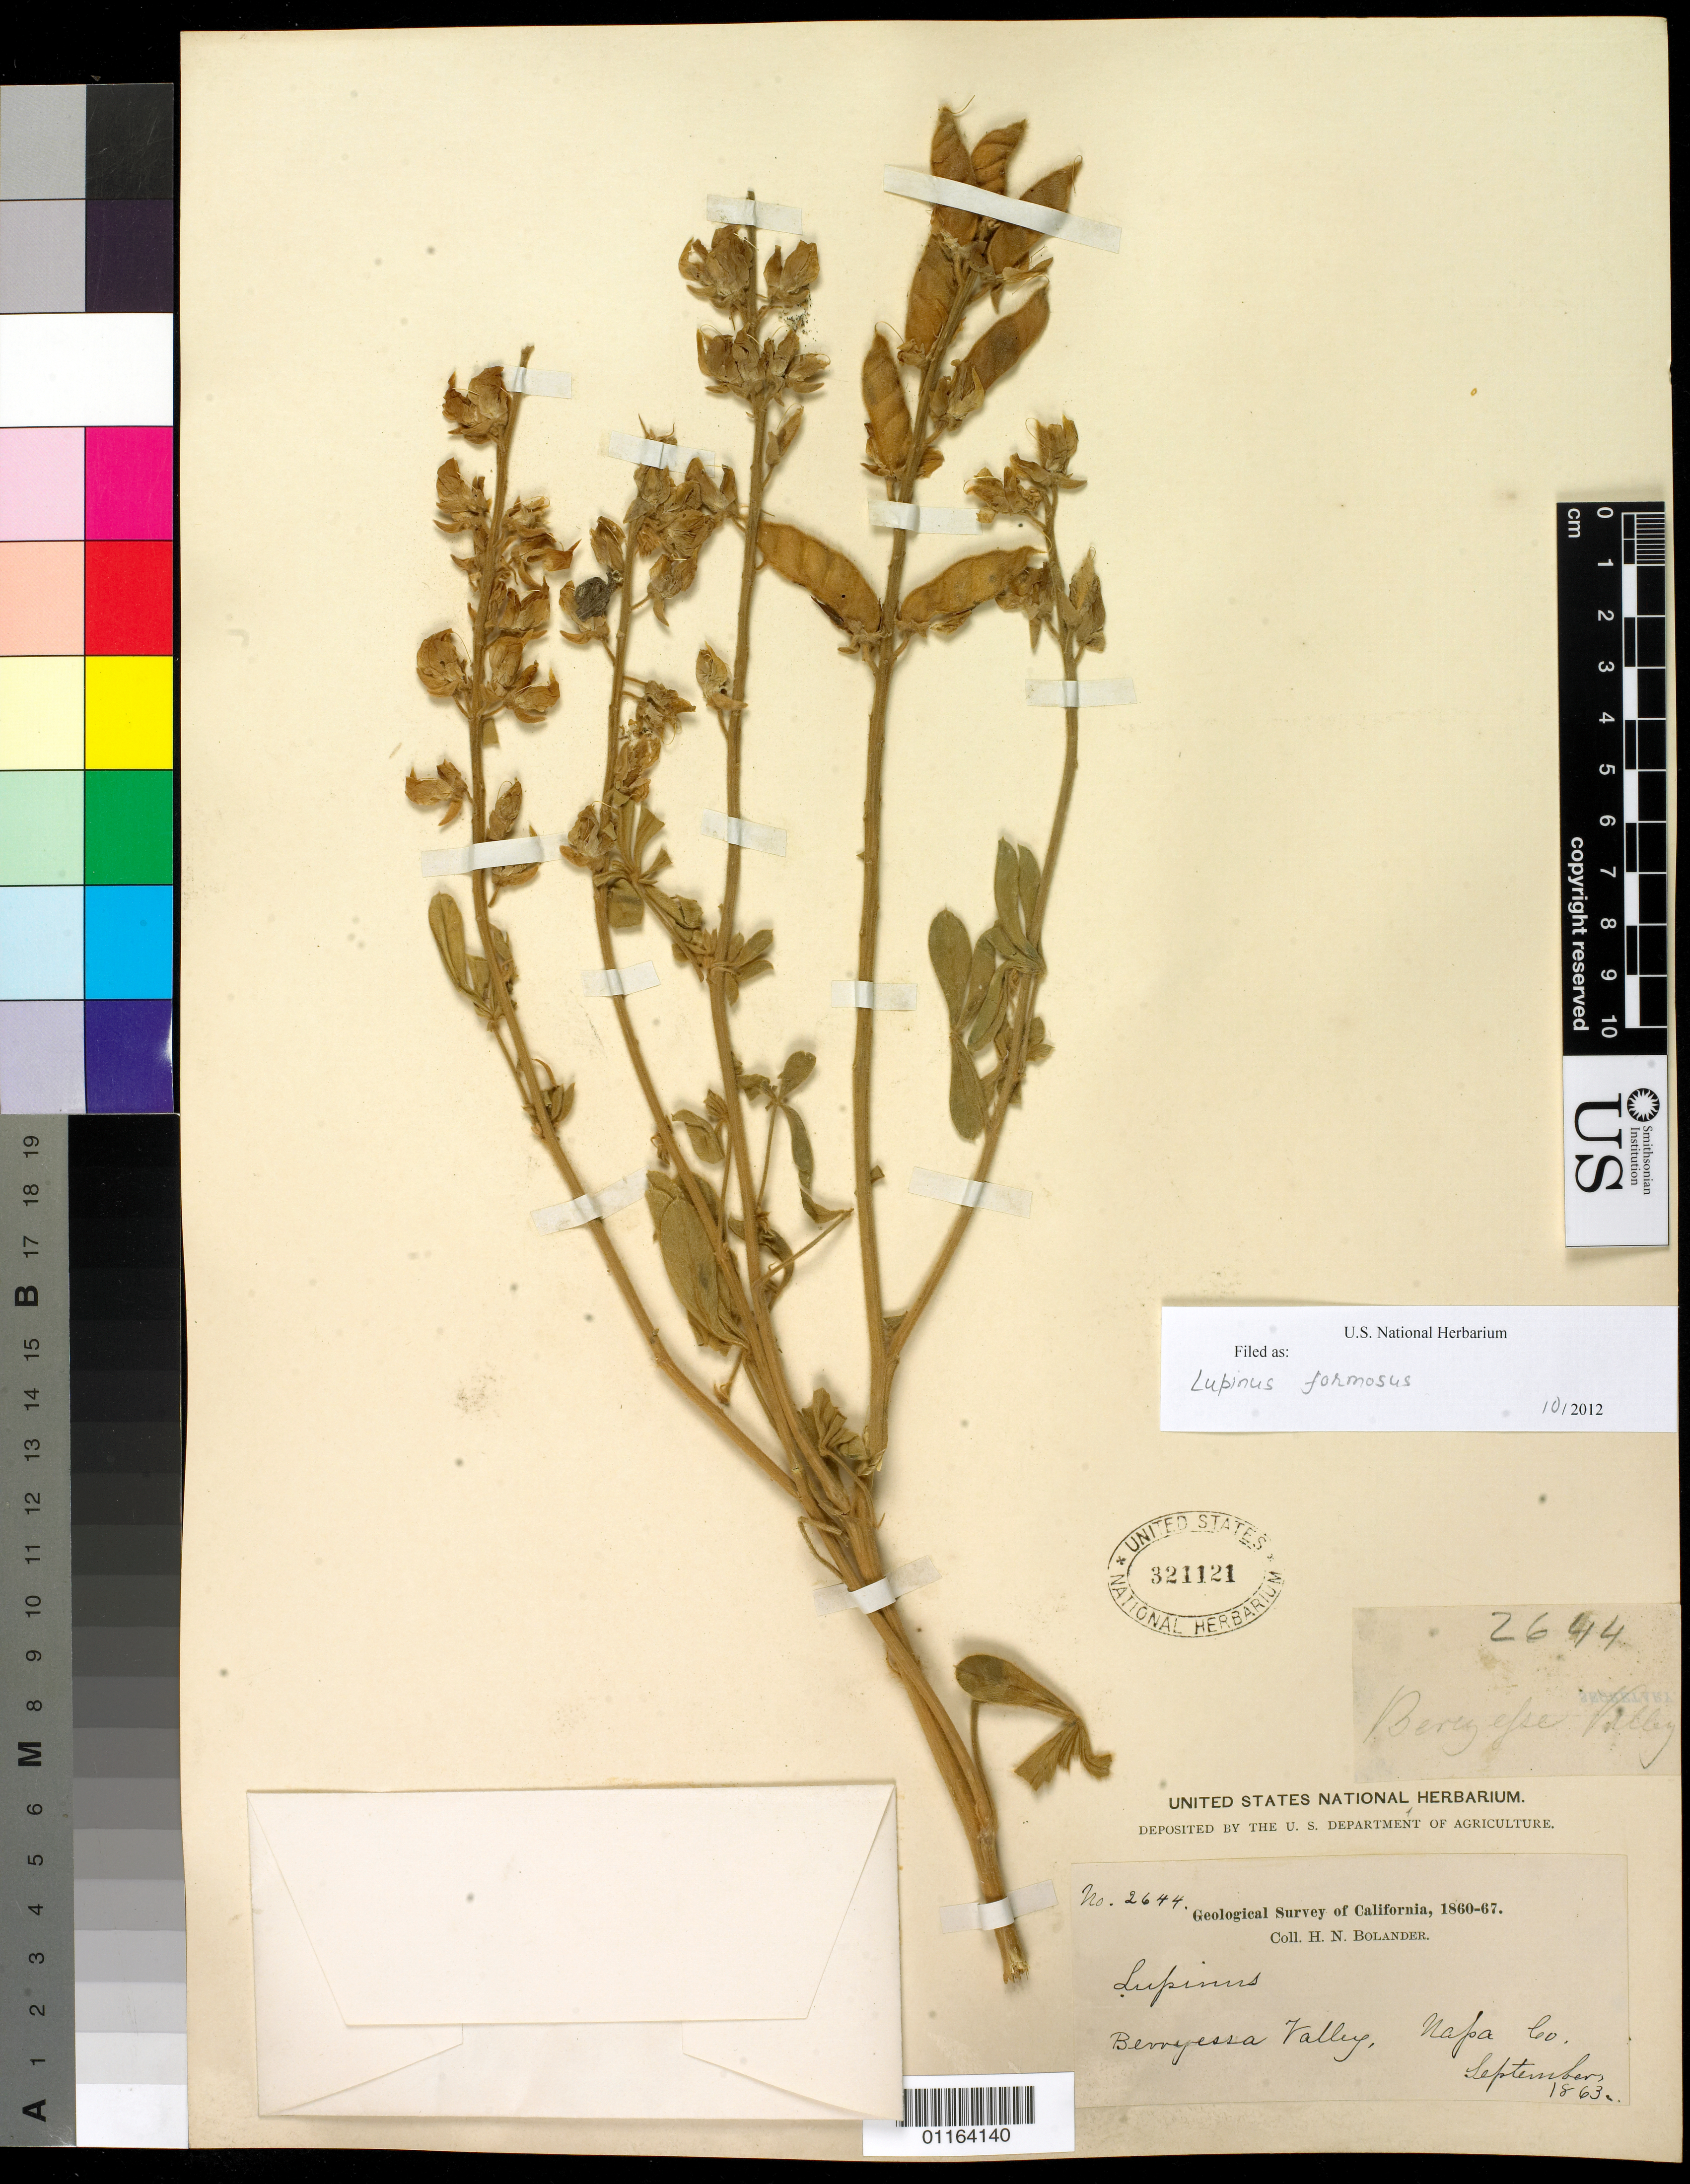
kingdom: Plantae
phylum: Tracheophyta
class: Magnoliopsida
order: Fabales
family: Fabaceae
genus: Lupinus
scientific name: Lupinus formosus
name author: Greene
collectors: H. Bolander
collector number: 2644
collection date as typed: Sep 1863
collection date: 1863-09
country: United States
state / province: California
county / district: Napa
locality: Berryessa Valley.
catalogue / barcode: US 3211121